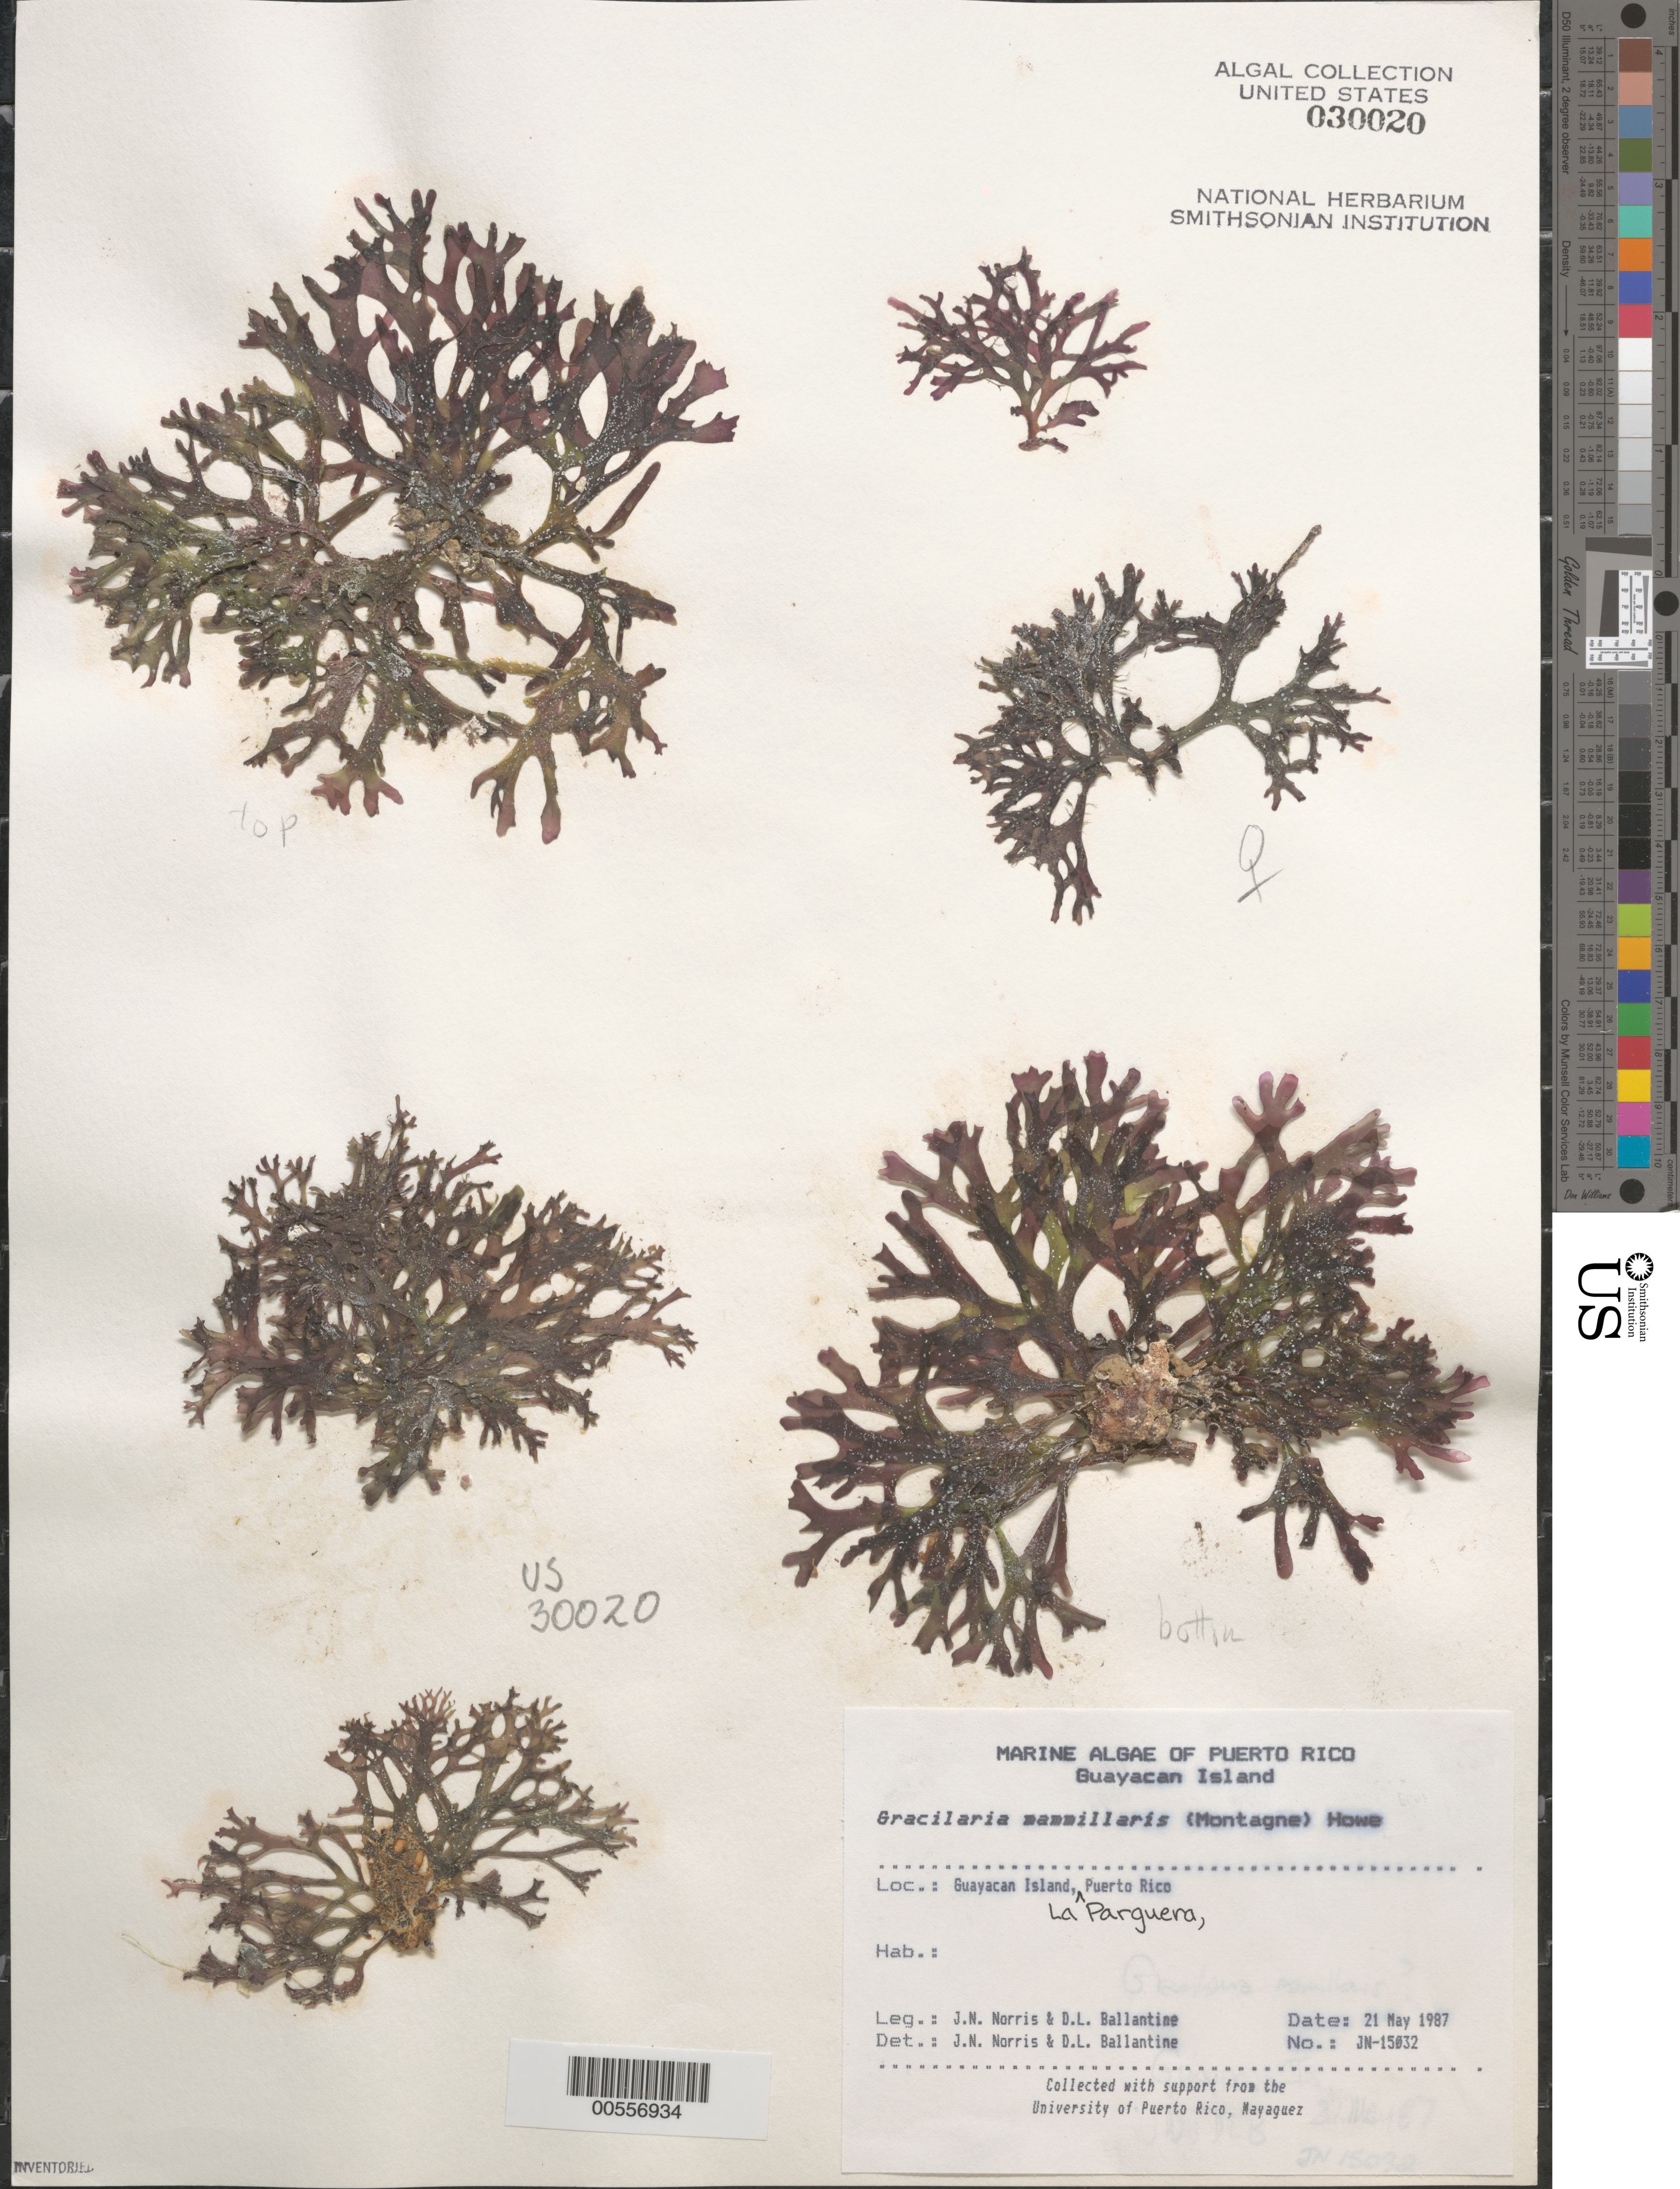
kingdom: Plantae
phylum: Rhodophyta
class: Florideophyceae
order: Gracilariales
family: Gracilariaceae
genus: Gracilaria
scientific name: Gracilaria mammillaris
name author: (Mont.) M. Howe in Britton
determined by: Norris, J. N.; Ballantine, D. L.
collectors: J. N. Norris & D.L. Ballantine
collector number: JN-15032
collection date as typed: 21 May 1987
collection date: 1987-05-21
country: Puerto Rico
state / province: Lajas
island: Guayacan Island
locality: La Parguera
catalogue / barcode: US 30020